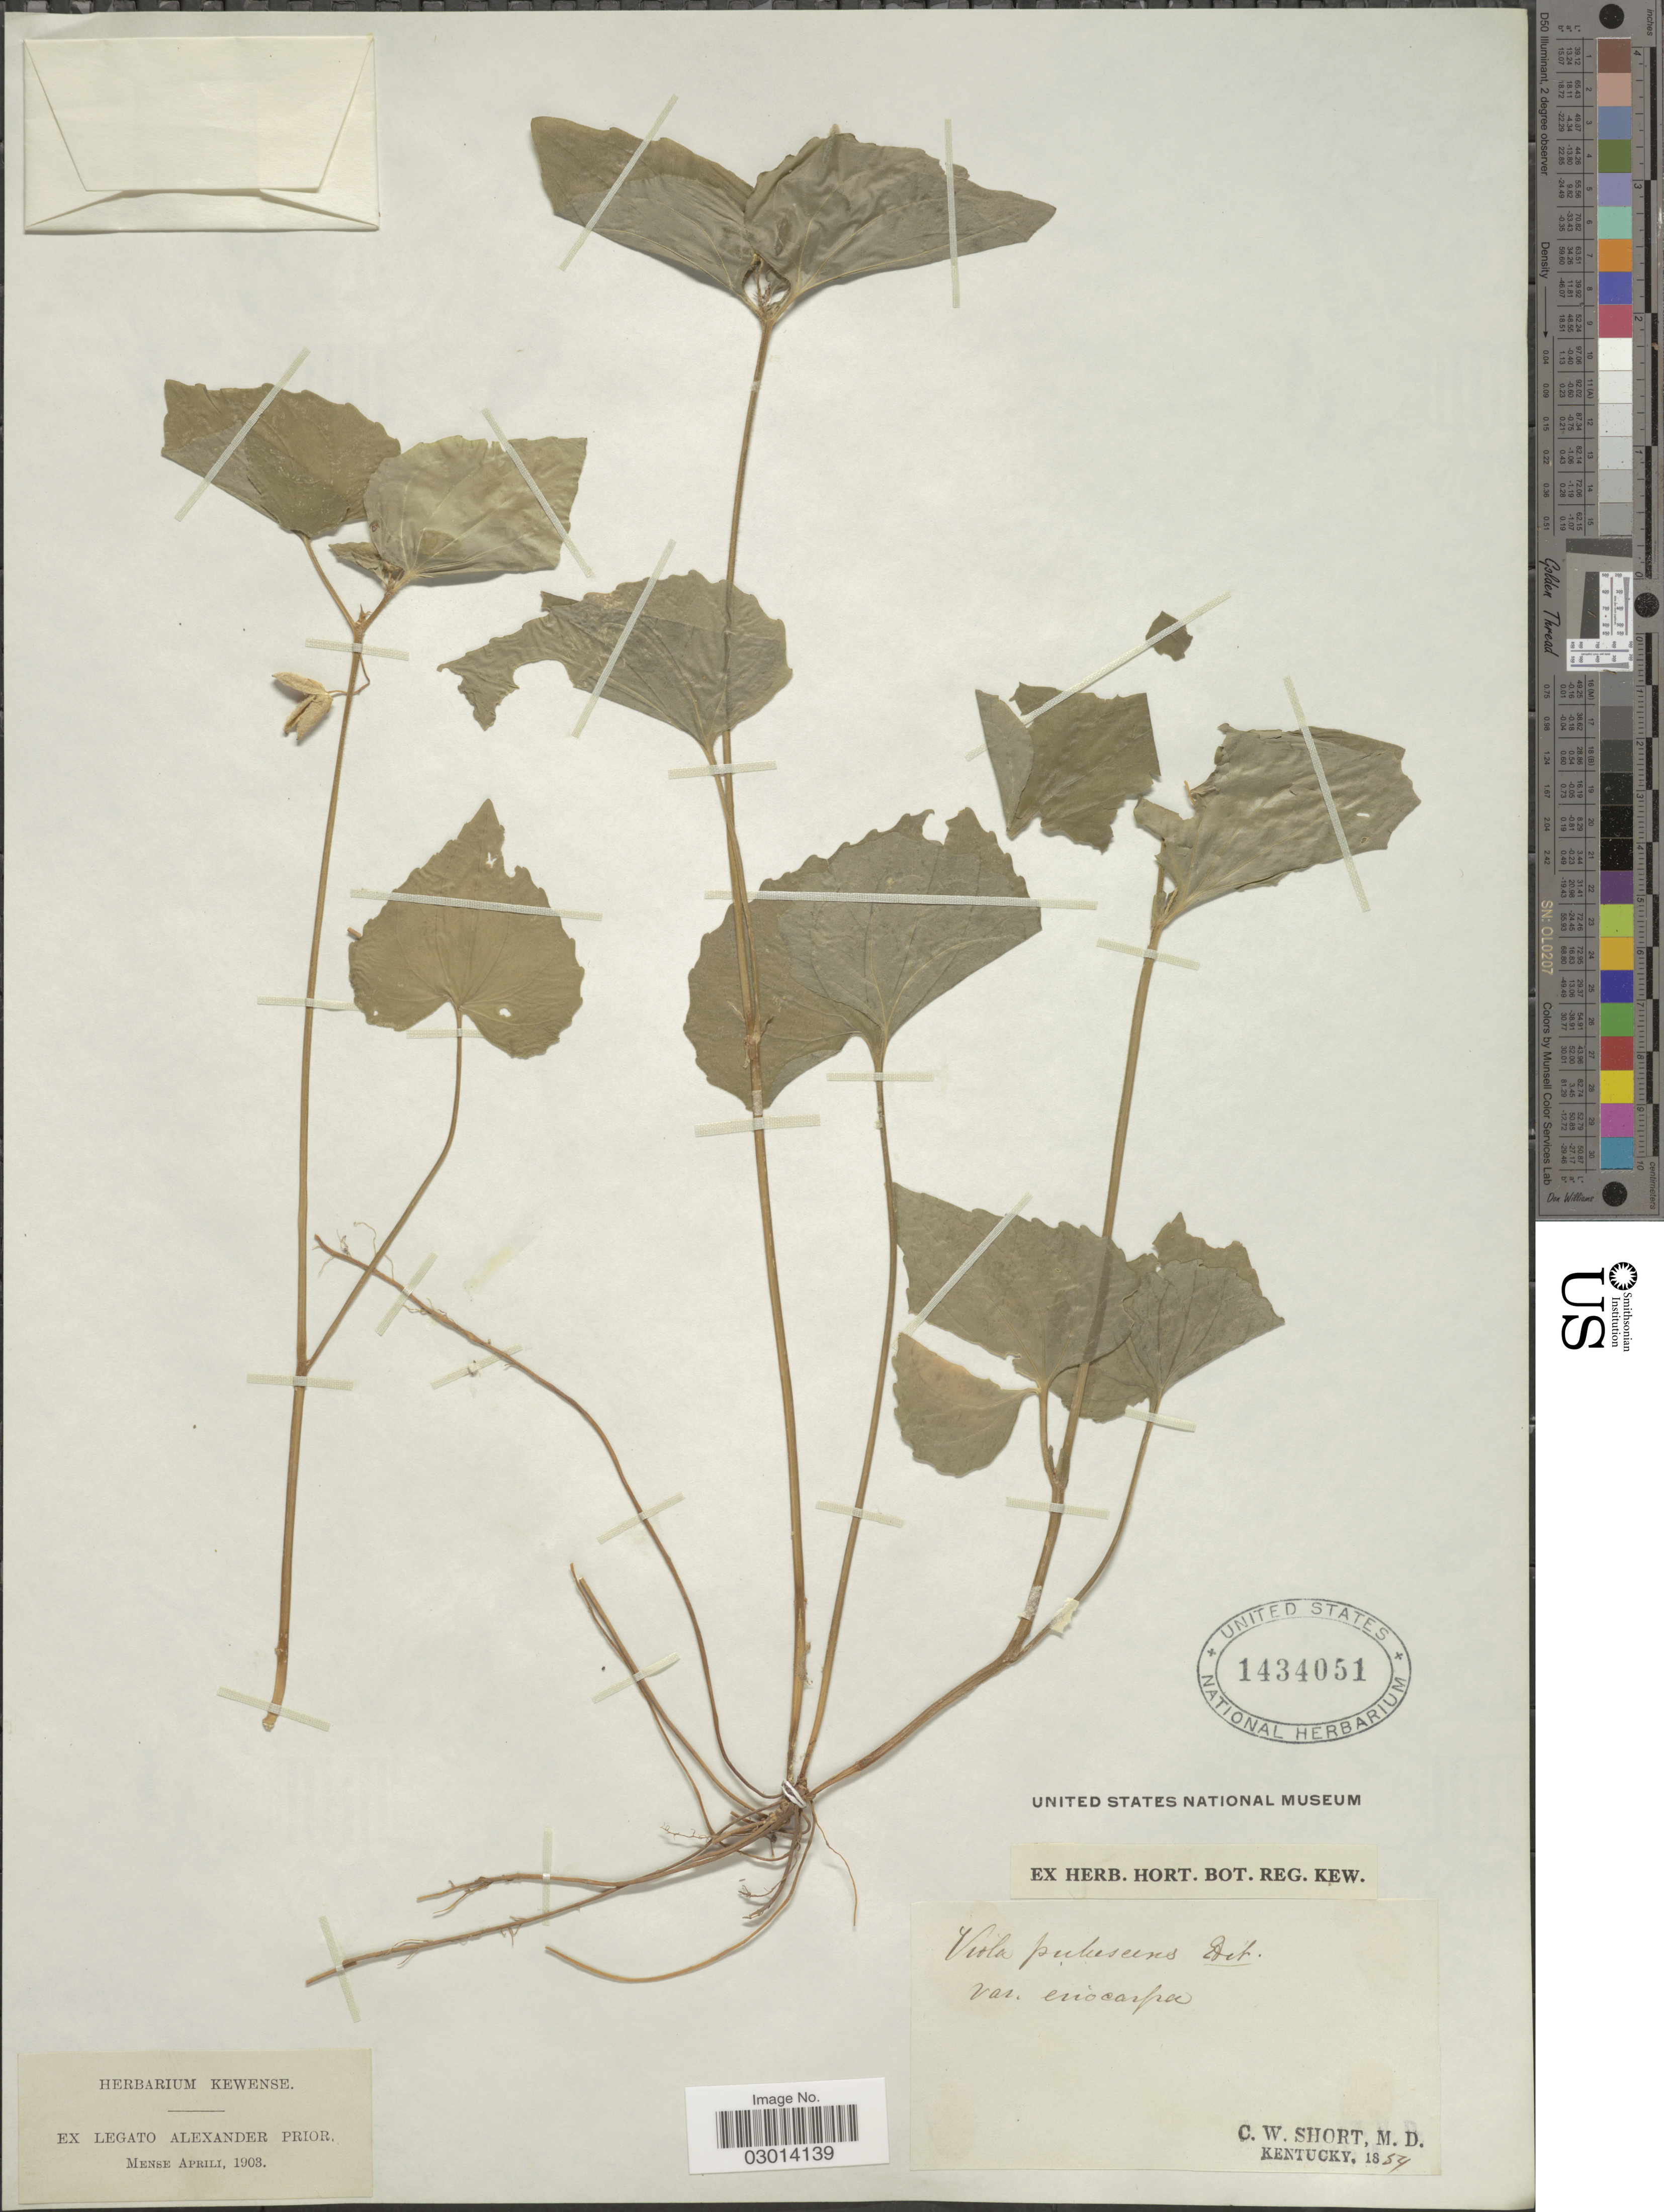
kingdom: Plantae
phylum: Tracheophyta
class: Magnoliopsida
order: Malpighiales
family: Violaceae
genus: Viola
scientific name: Viola pubescens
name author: Aiton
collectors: C. W. Short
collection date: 1854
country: United States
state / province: Kentucky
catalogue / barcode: US 1434051